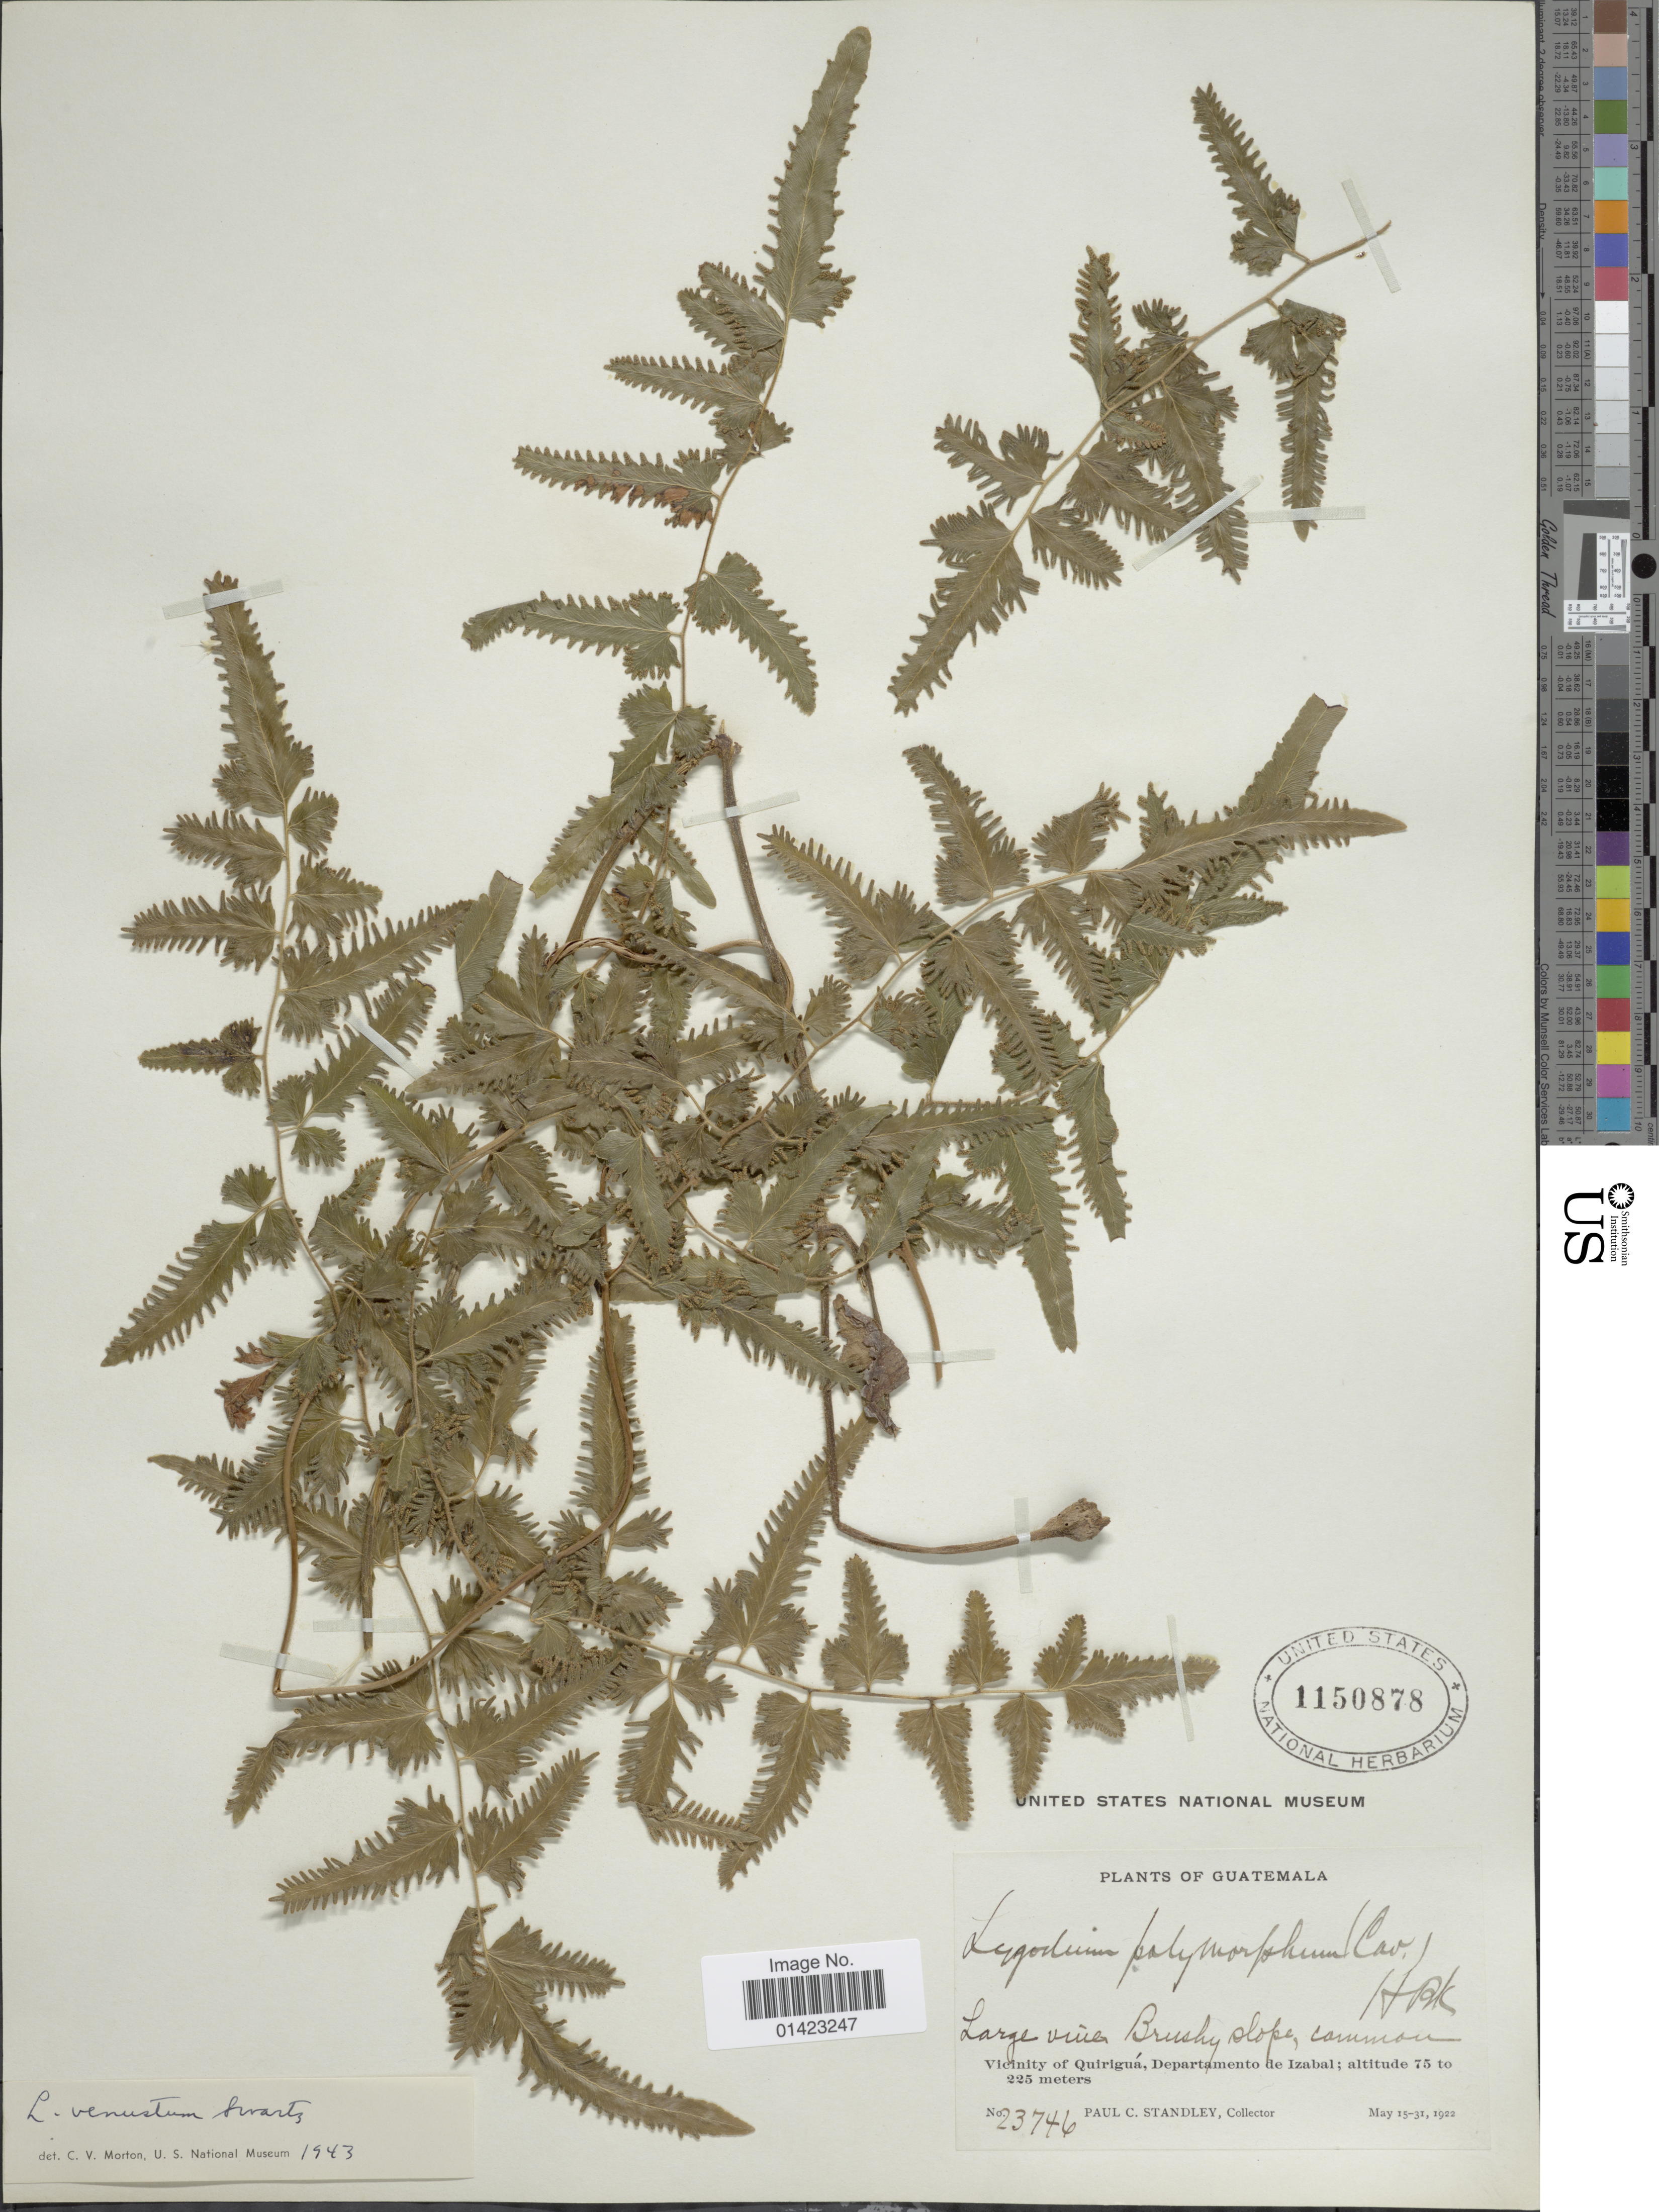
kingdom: Plantae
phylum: Tracheophyta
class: Polypodiopsida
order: Schizaeales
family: Lygodiaceae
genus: Lygodium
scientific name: Lygodium venustum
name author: Sw.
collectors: P. C. Standley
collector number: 23746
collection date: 1922-05-15/1922-05-31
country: Guatemala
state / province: Izabal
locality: Vicinity of Quirigua, Departamento de Izabal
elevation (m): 75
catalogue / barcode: US 1150878